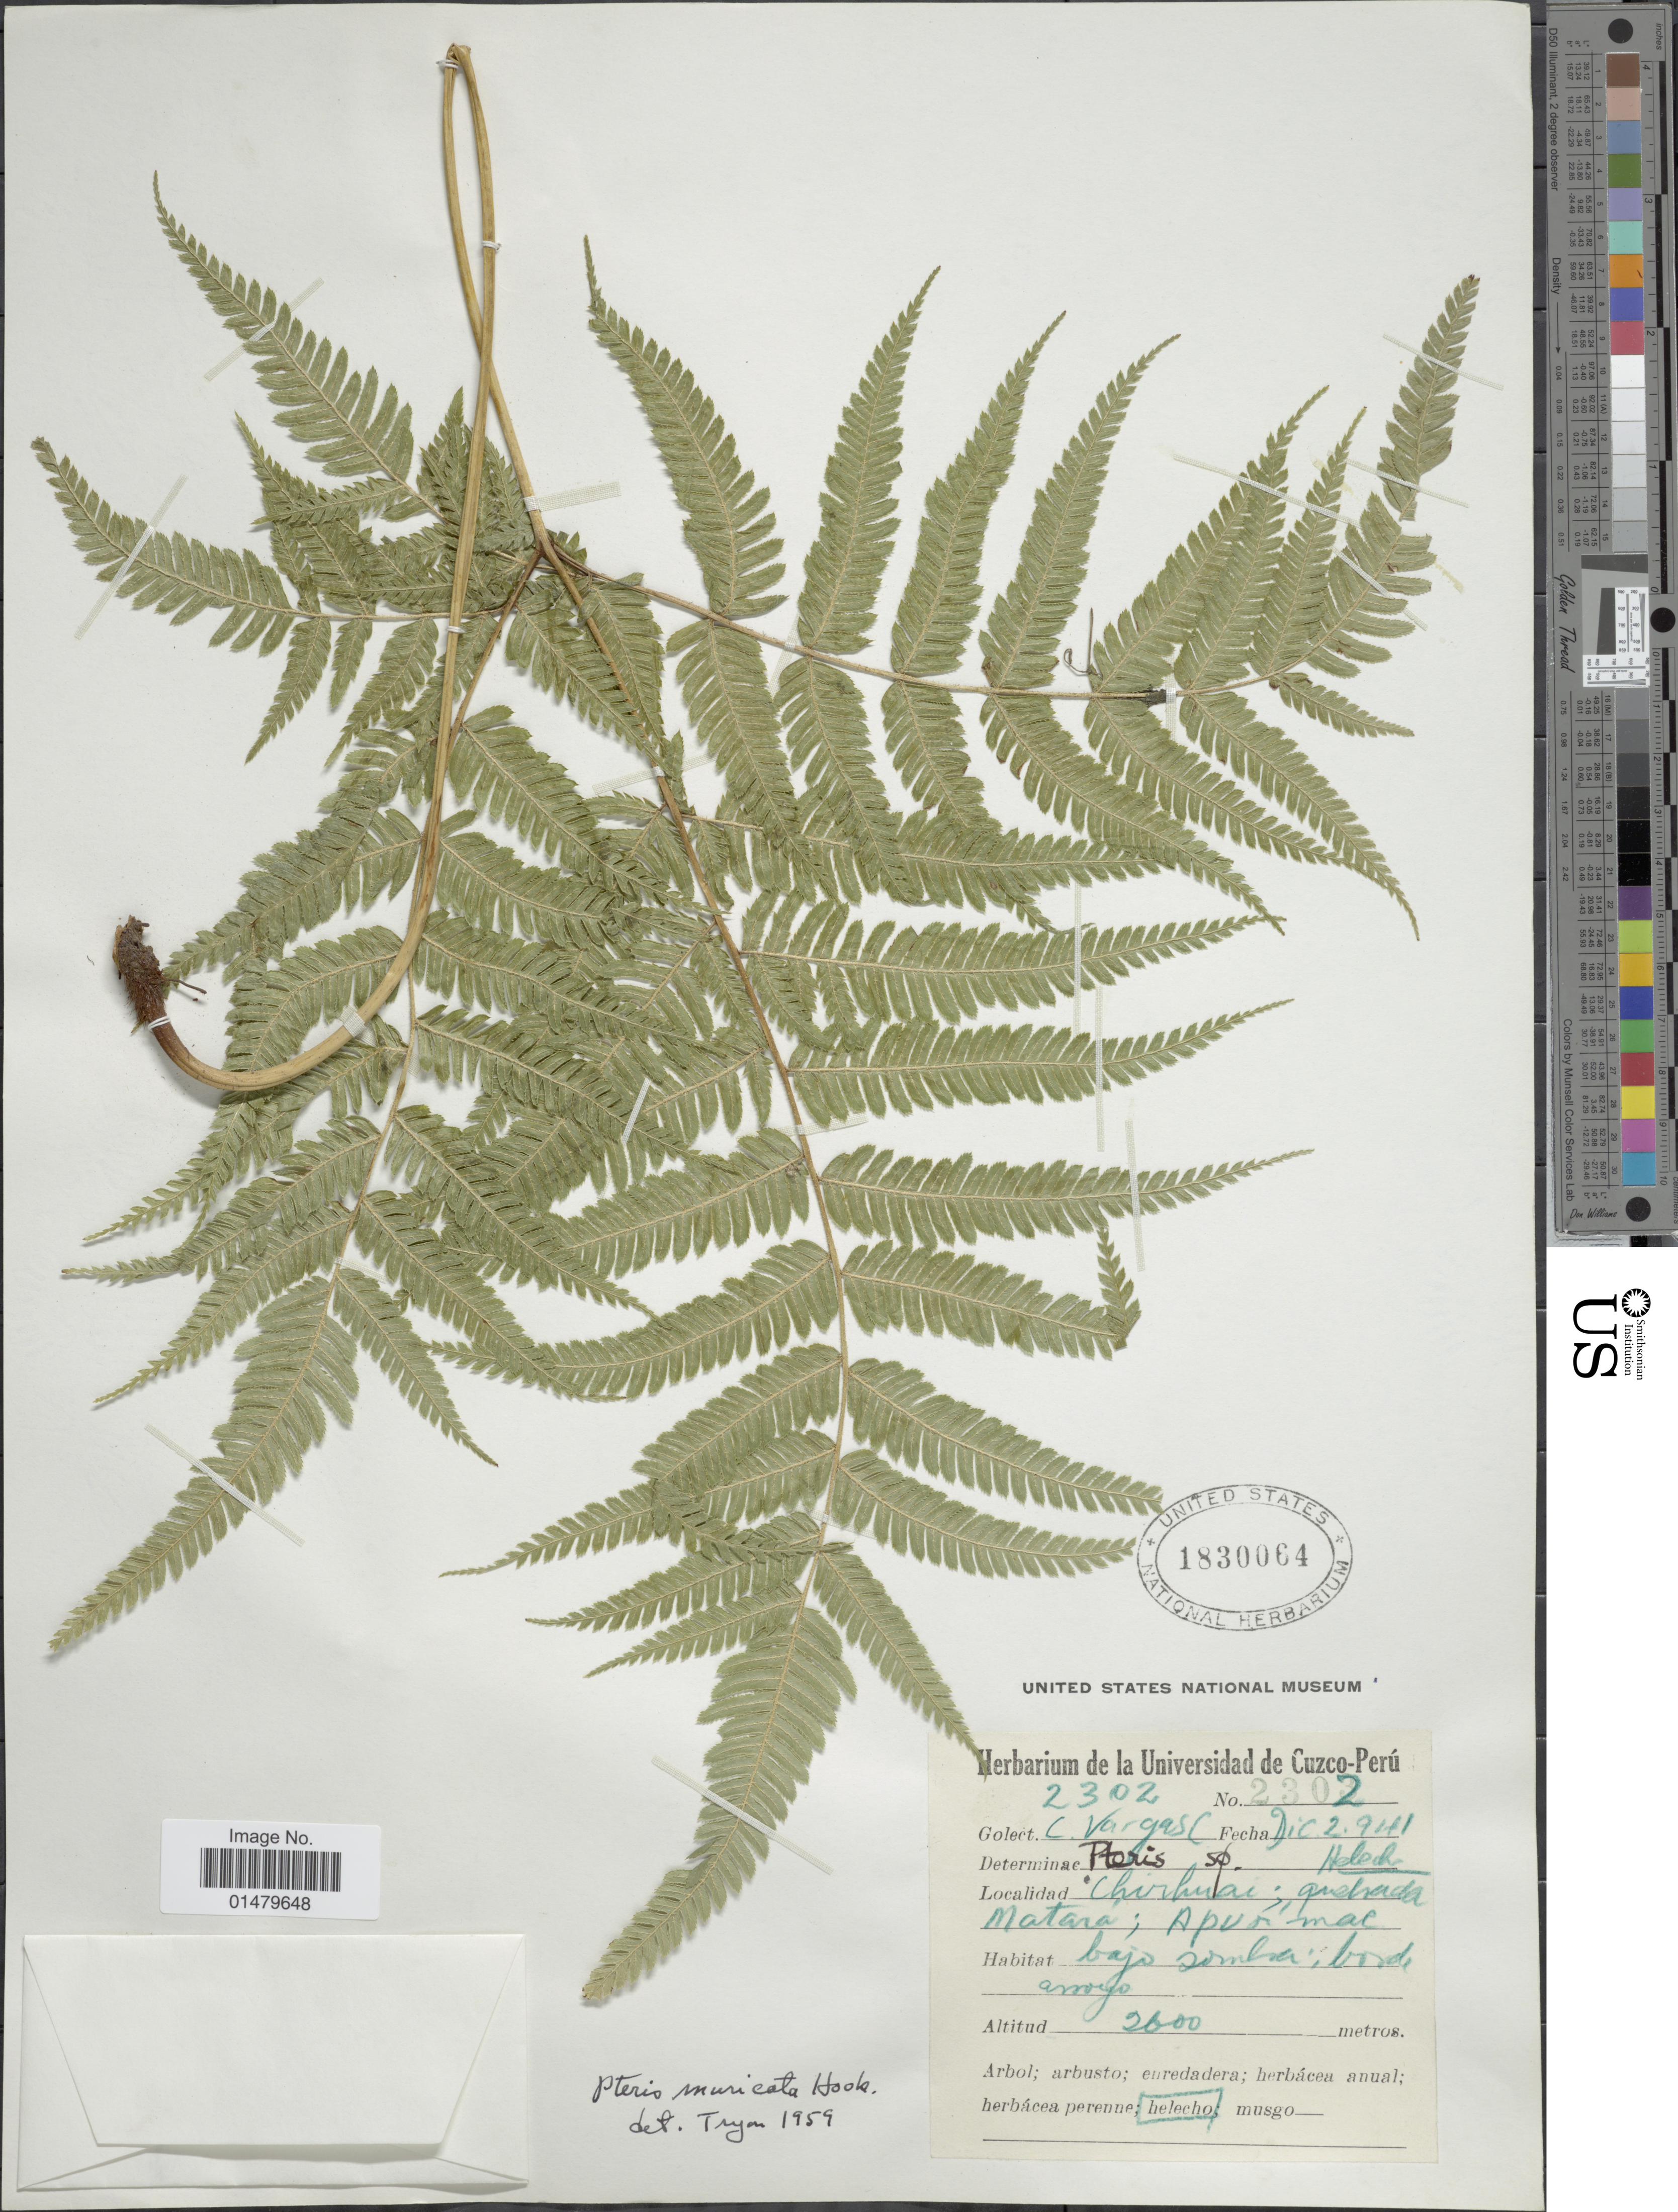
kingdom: Plantae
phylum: Tracheophyta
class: Polypodiopsida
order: Polypodiales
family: Pteridaceae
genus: Pteris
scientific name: Pteris muricata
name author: Rosenst.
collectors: C. Vargas Calderón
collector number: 2302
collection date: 1941-12-02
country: Peru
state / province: Apurímac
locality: Chirhuai; quebrada Matara; Apurimac.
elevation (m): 2000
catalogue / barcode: US 1830064